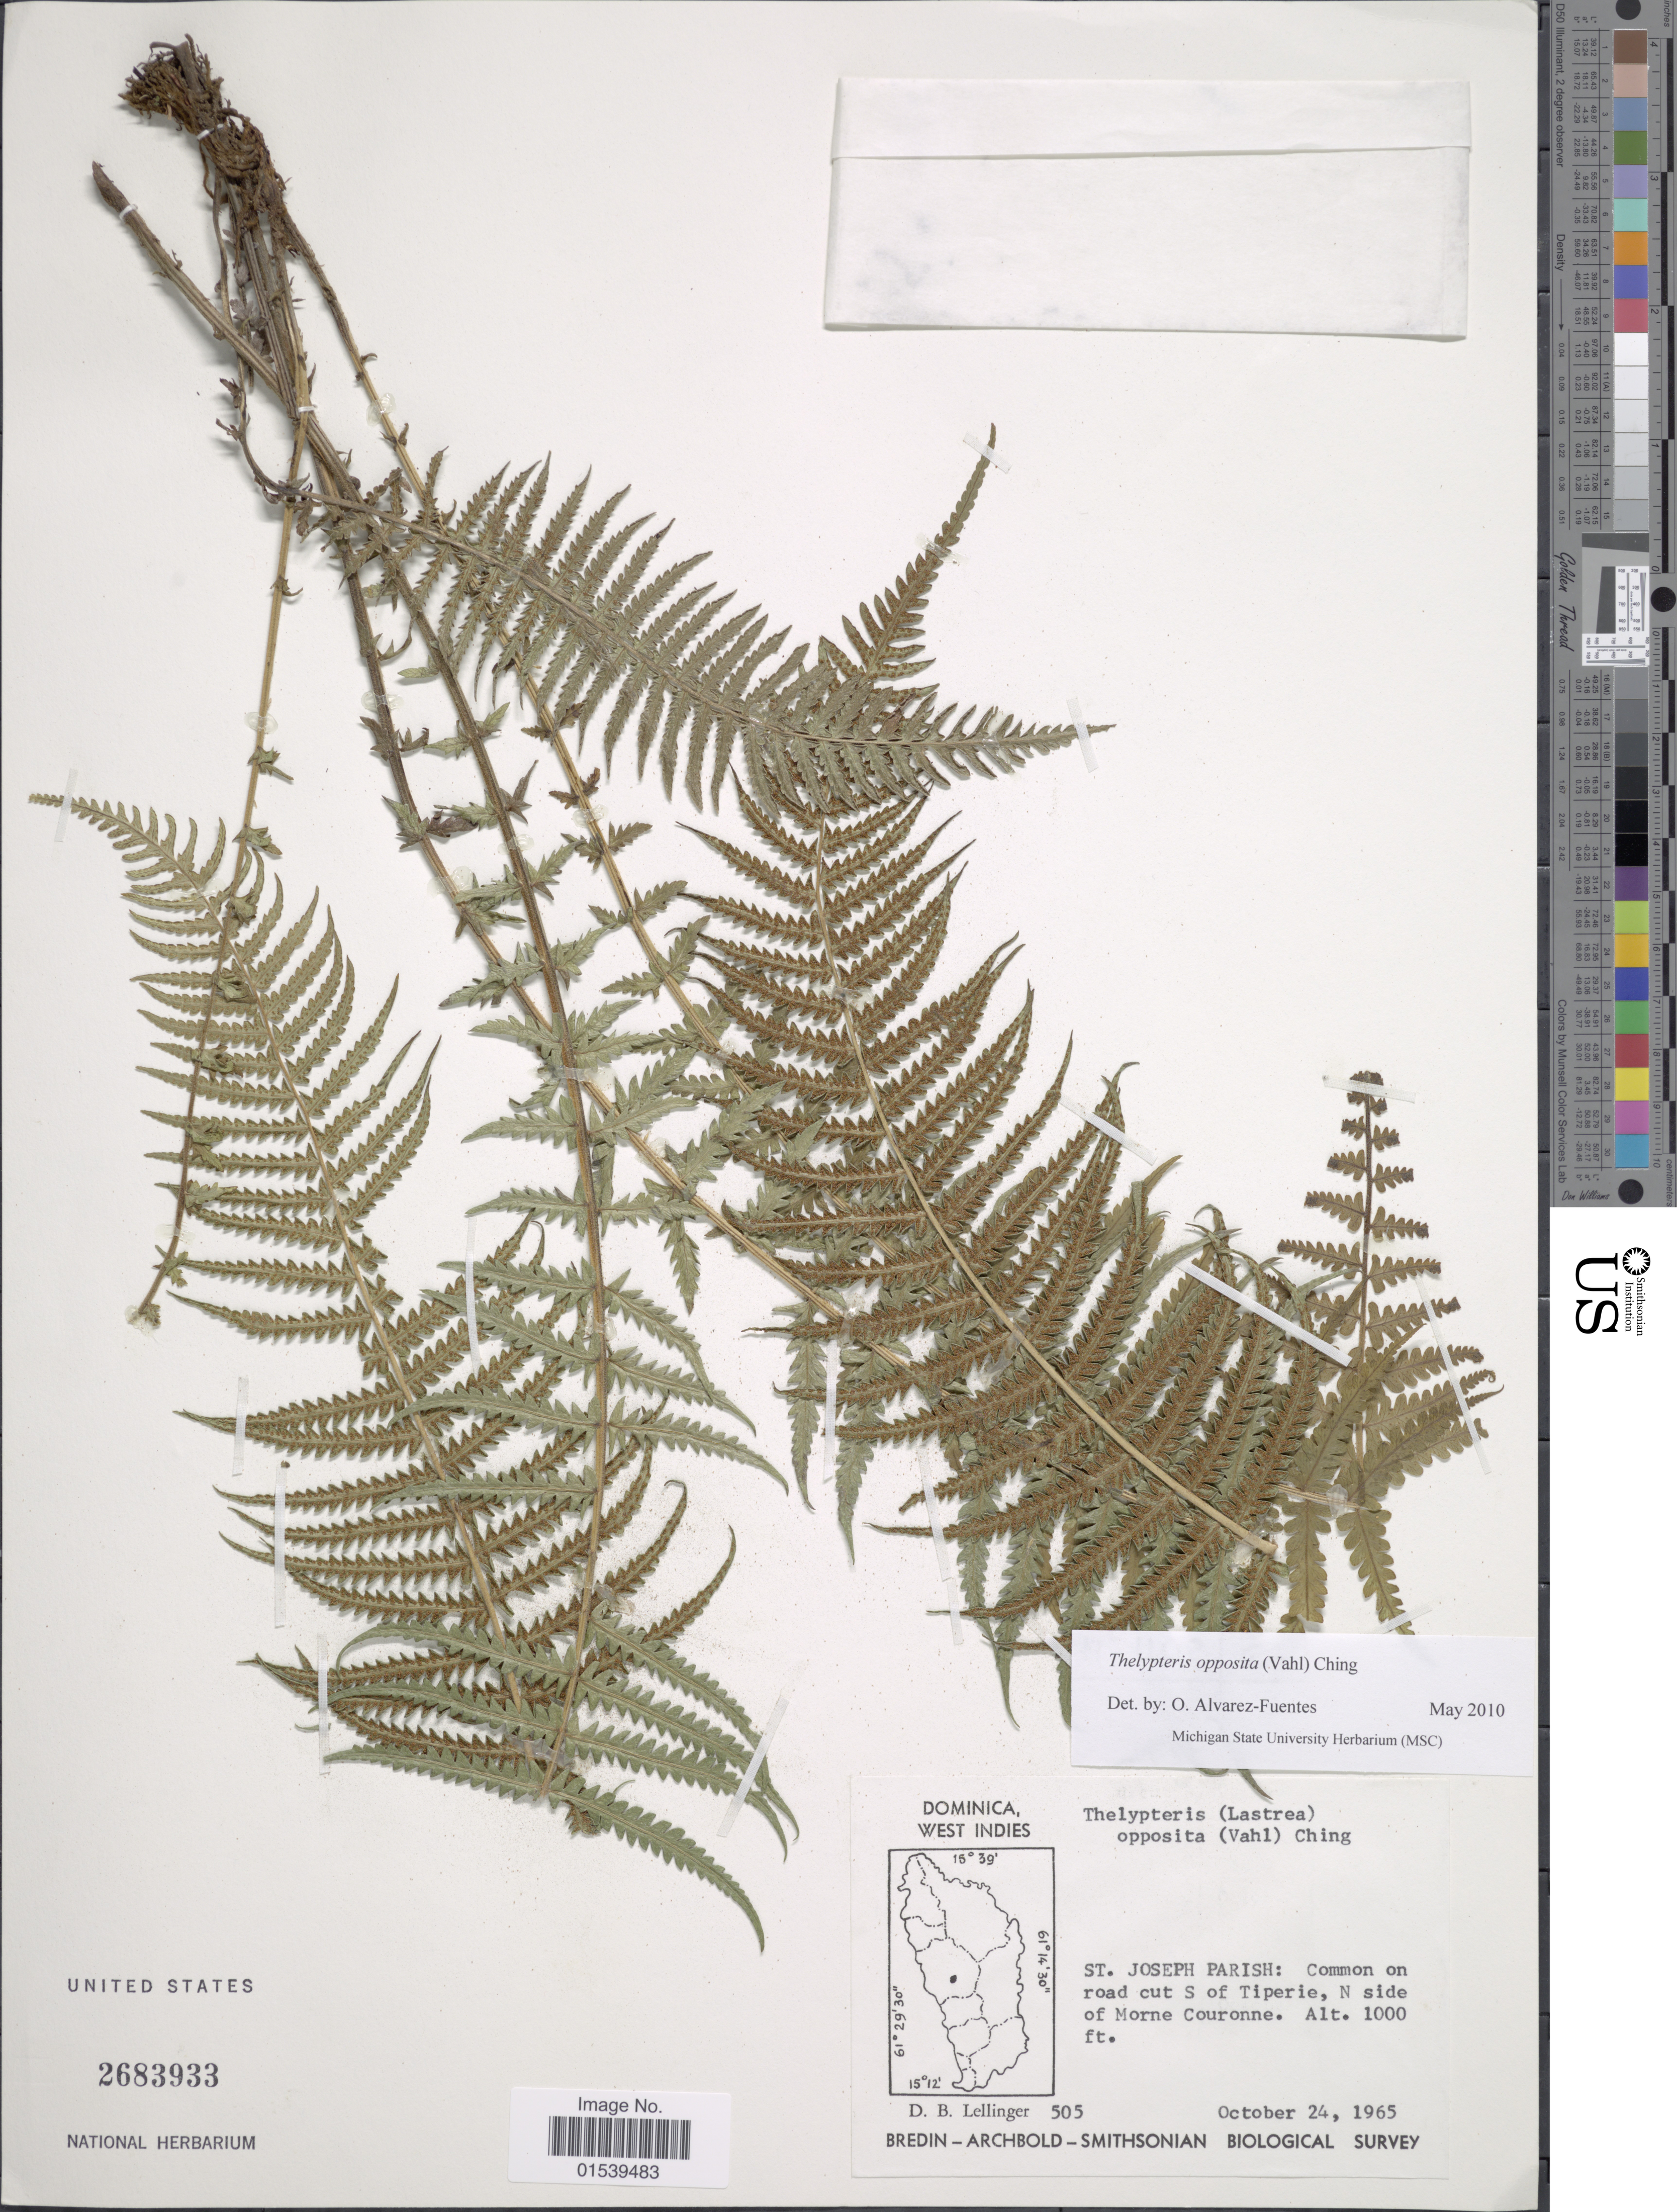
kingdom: Plantae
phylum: Tracheophyta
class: Polypodiopsida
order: Polypodiales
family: Thelypteridaceae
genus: Amauropelta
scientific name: Amauropelta opposita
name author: (Vahl) Pic. Serm.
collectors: D. B. Lellinger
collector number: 505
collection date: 1965-10-24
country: Dominica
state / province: St. Joseph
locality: West Indies, St. Joseph Parish: common on road cut S of Tiperie, N side of Morne Couronne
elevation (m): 305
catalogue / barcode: US 2683933